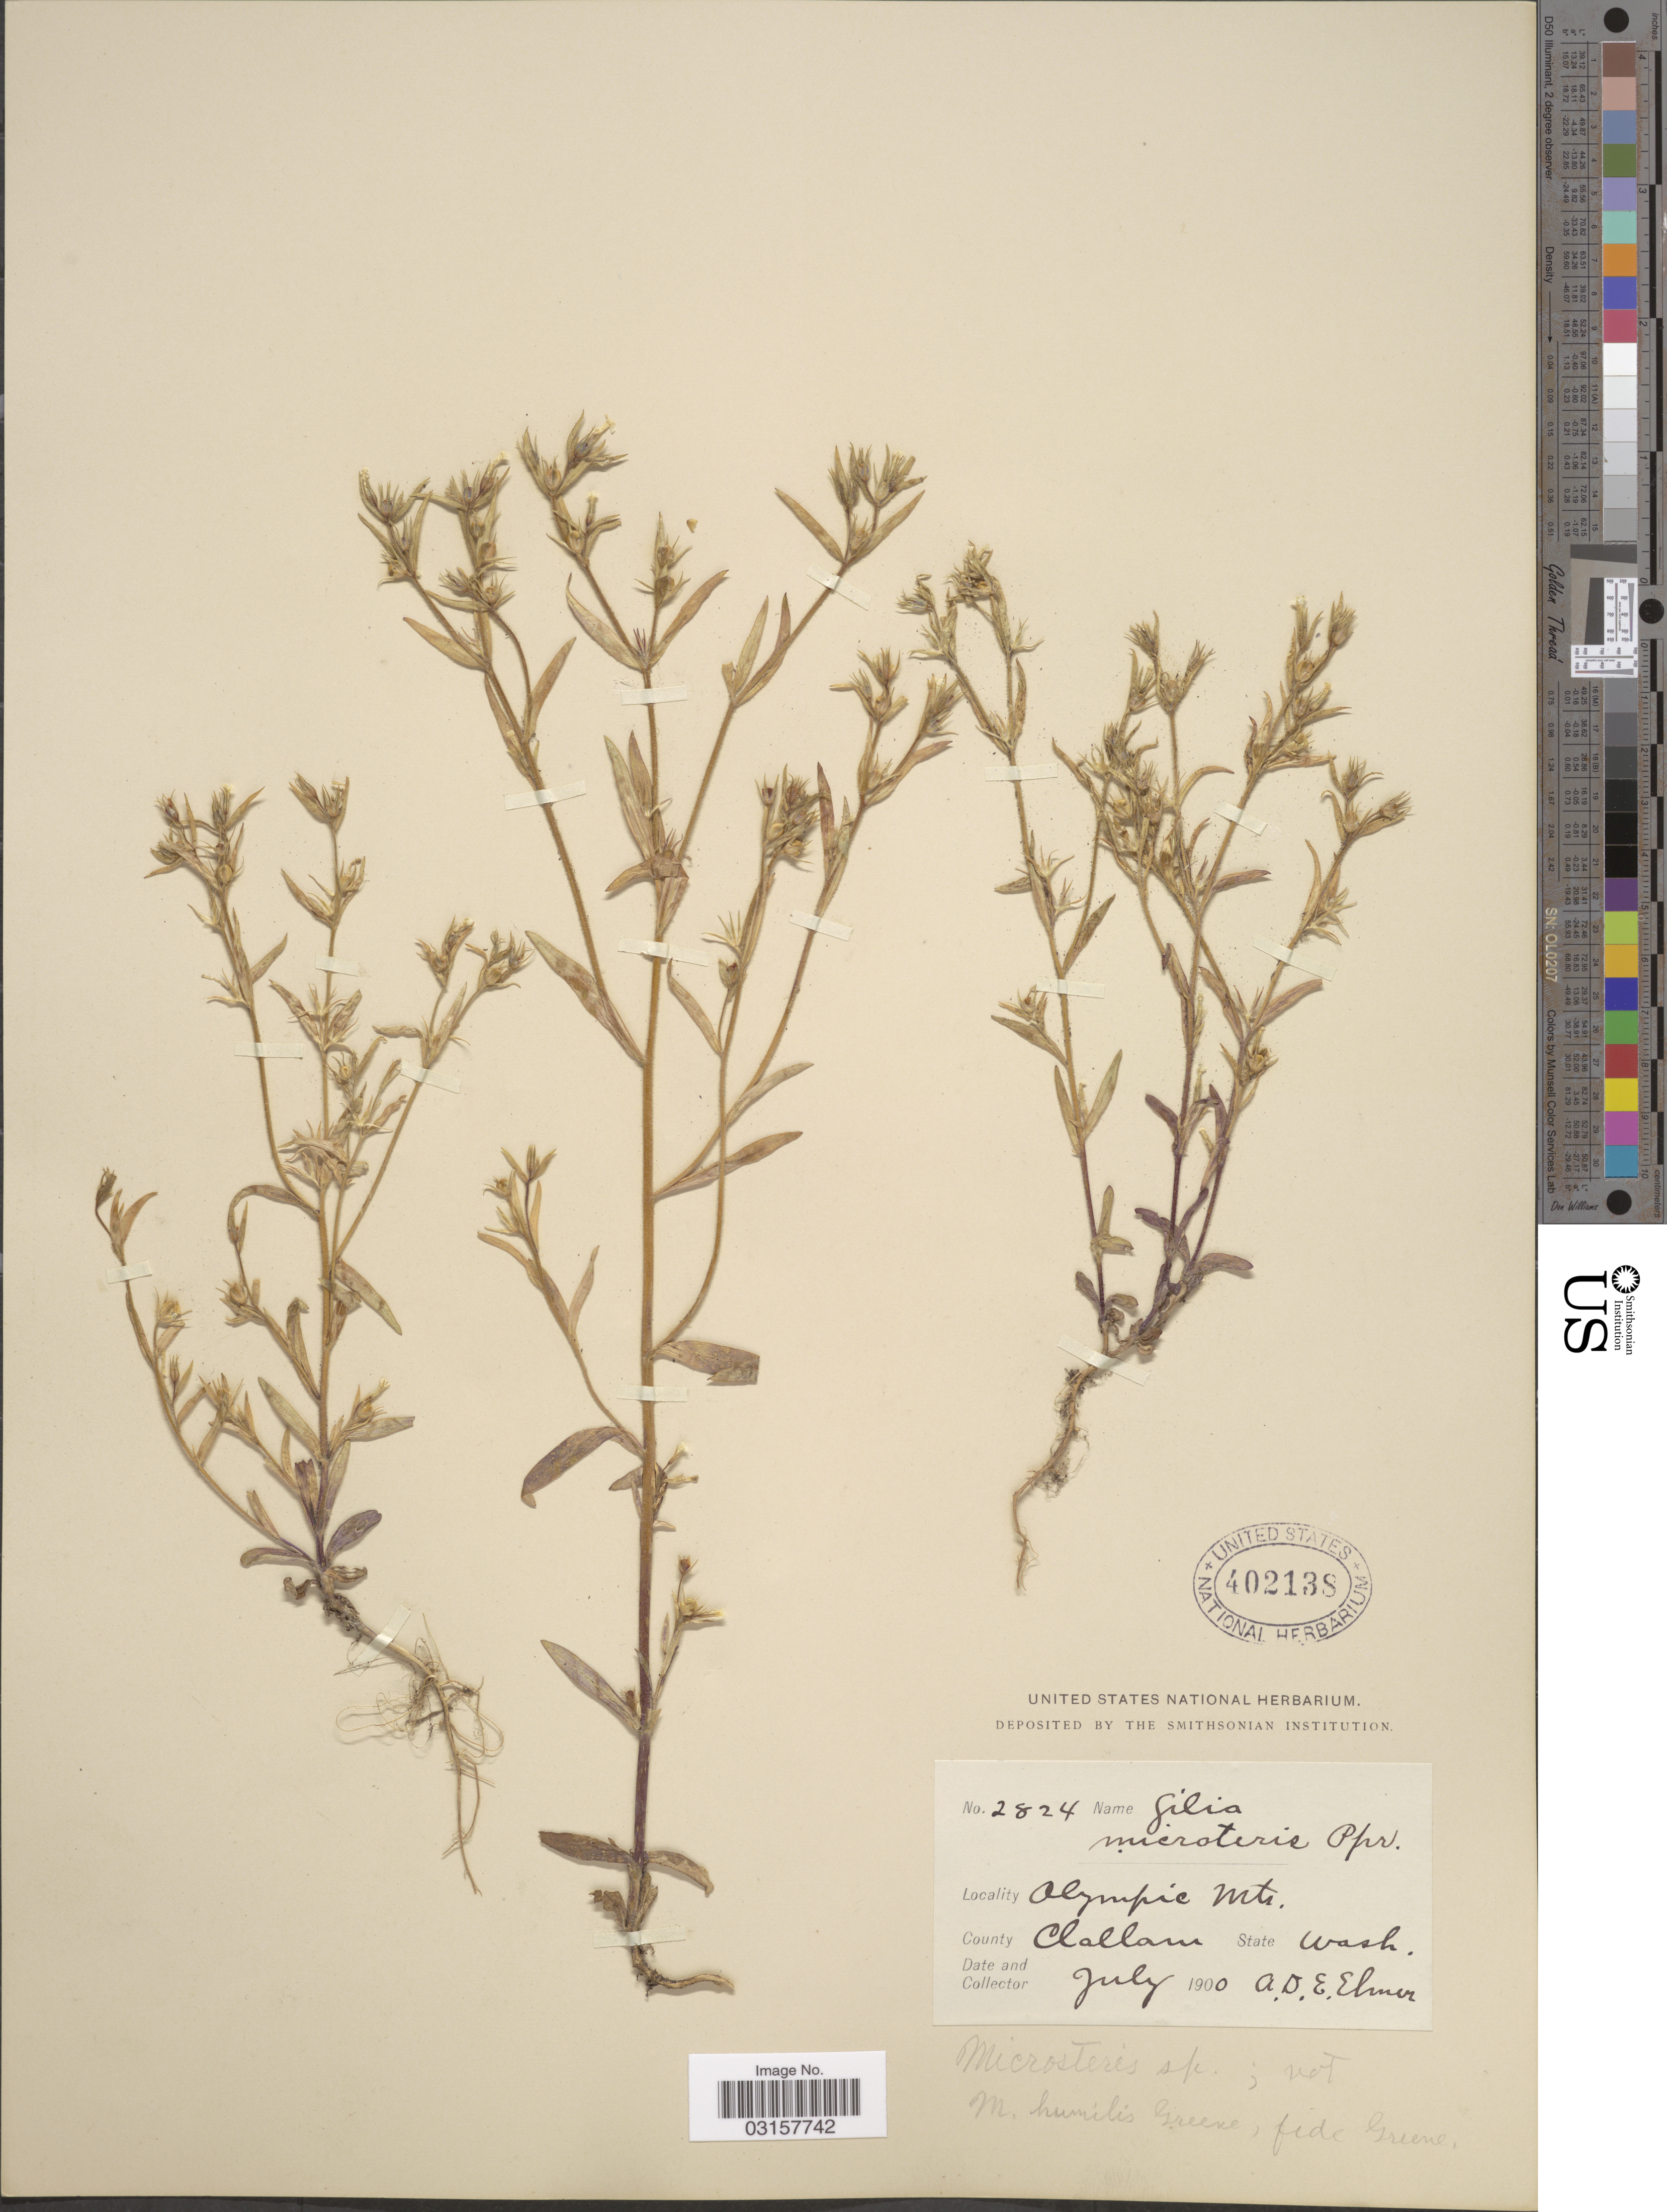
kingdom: Plantae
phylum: Tracheophyta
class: Magnoliopsida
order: Ericales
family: Polemoniaceae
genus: Microsteris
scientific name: Microsteris gracilis var. gracilis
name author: (Hook.) Greene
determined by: (US) Smithsonian Institution - National Museum of Natural History - Department of Botany (UNITED STATES)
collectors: A. D. E. Elmer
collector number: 2824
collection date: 1900-08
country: United States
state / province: Washington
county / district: Clallam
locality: Olympic Mts. County Clallam.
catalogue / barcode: US 402138